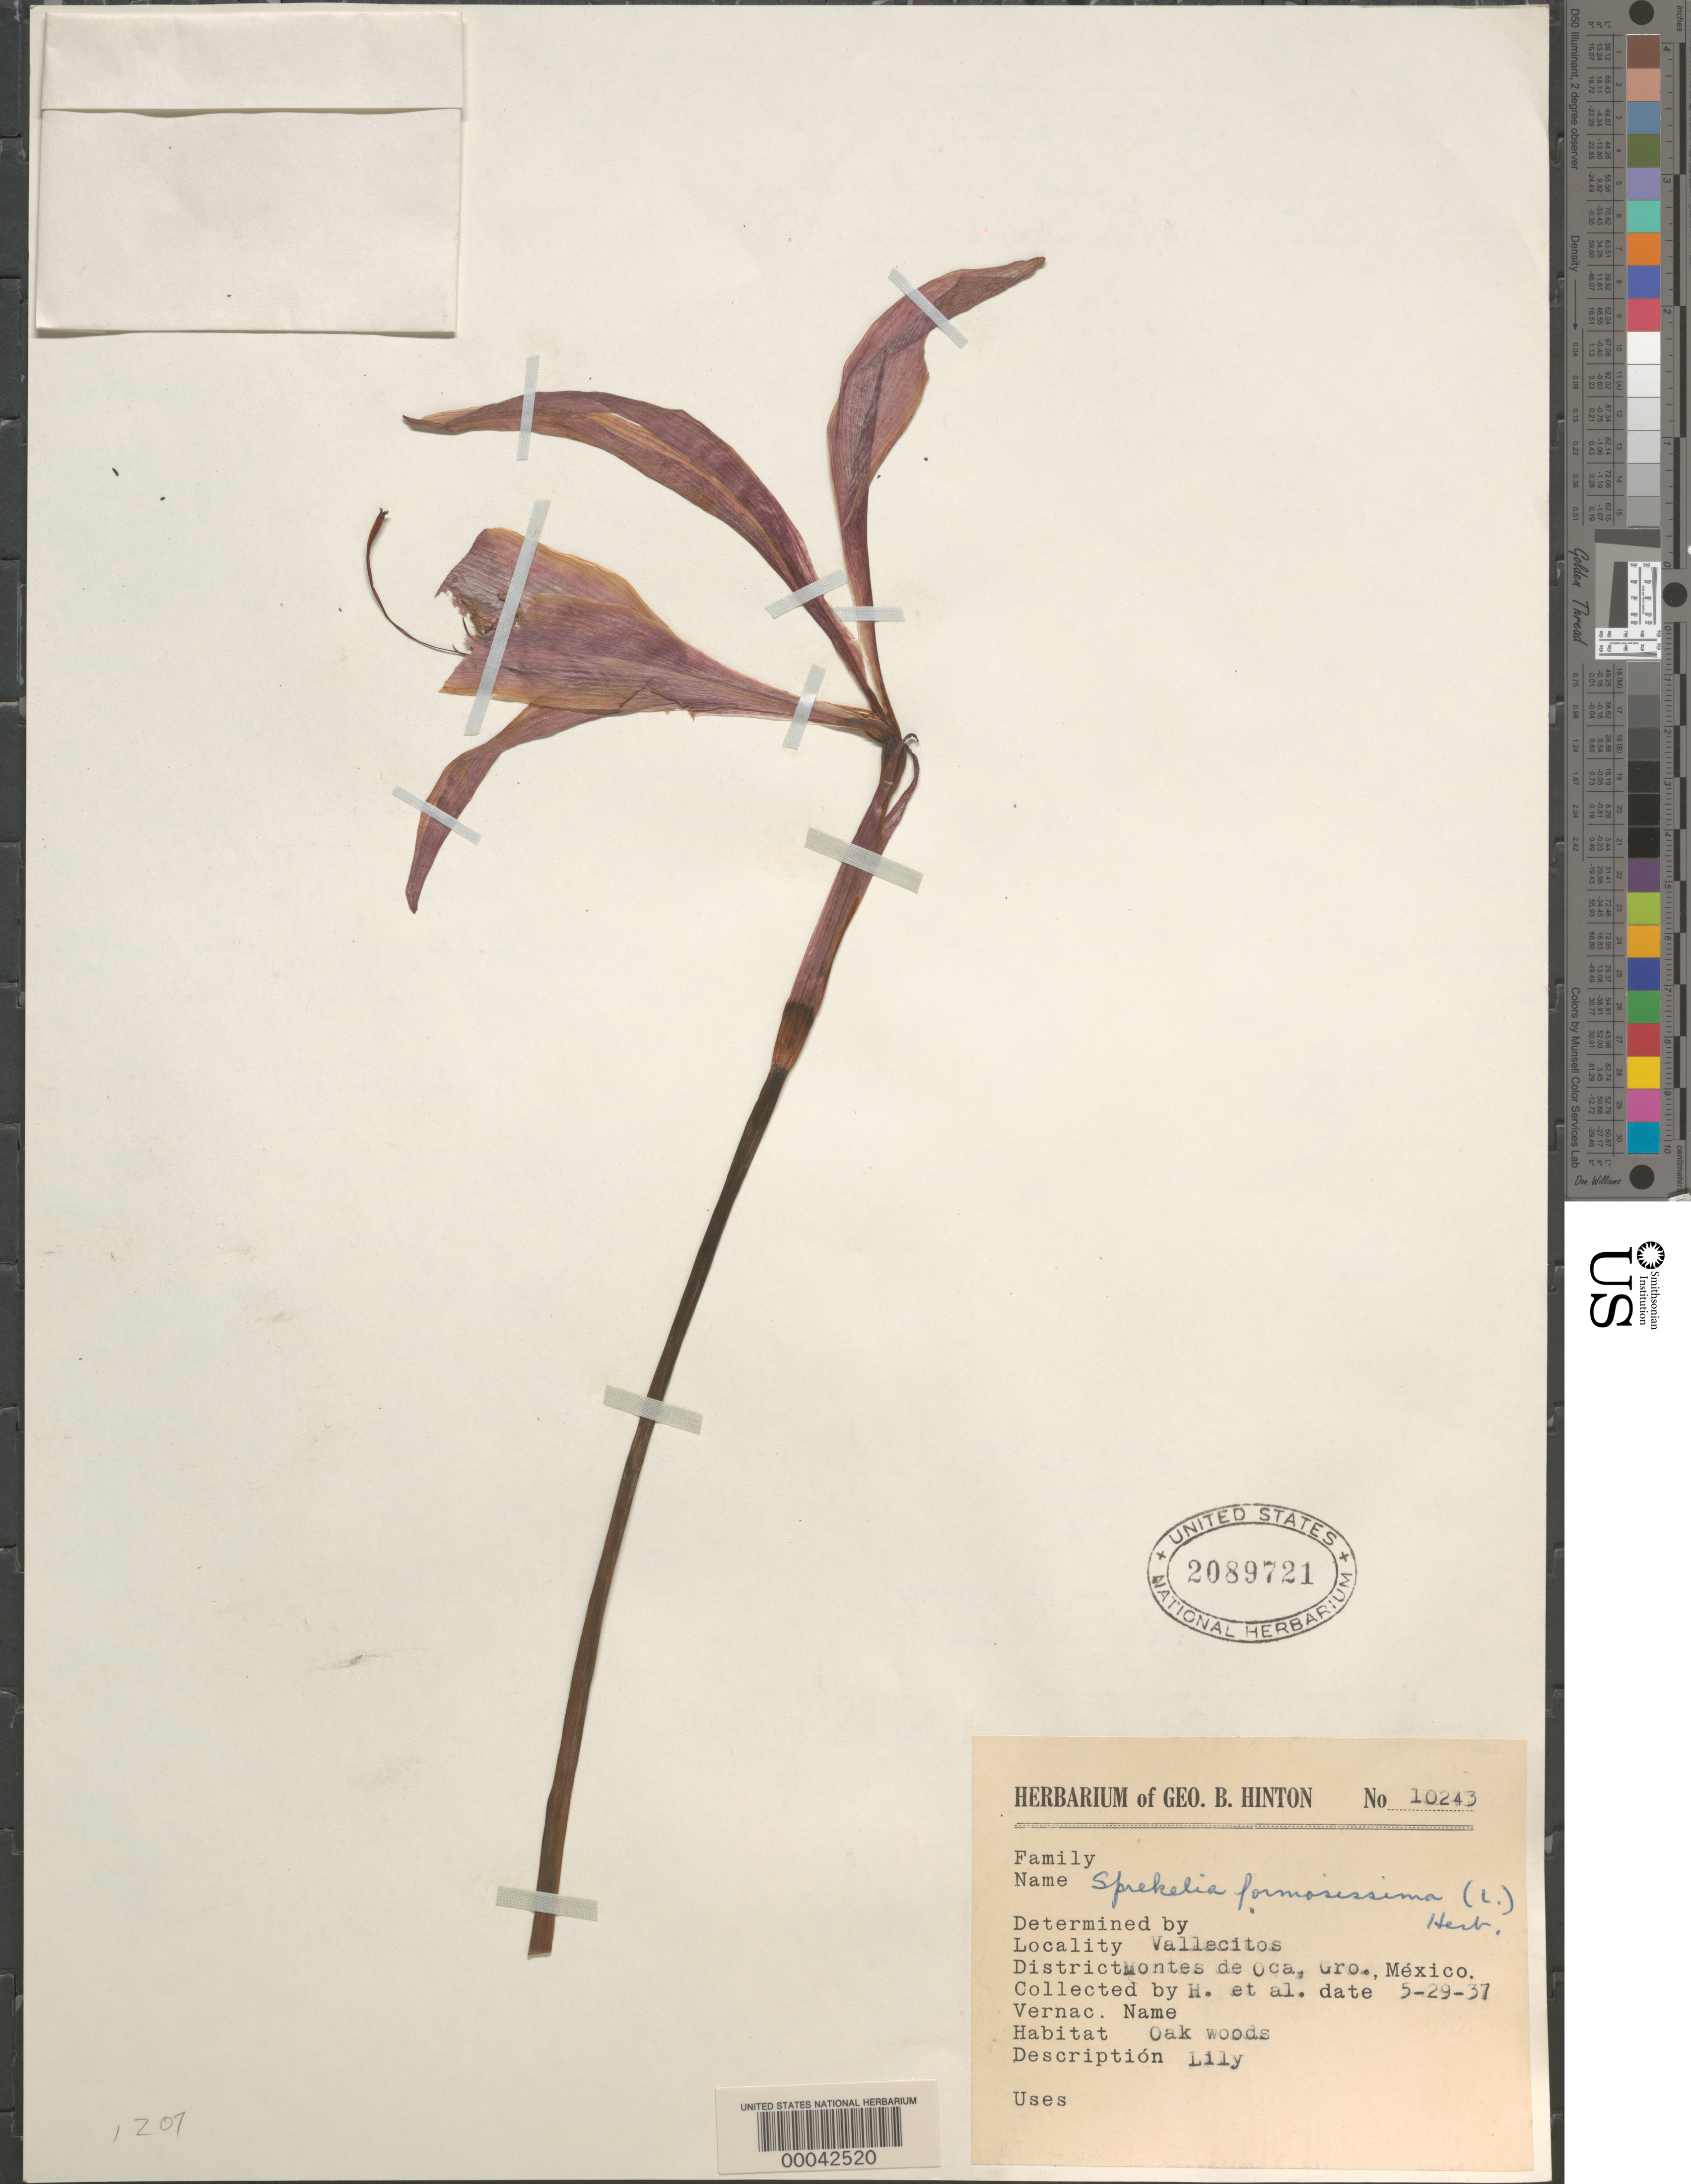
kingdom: Plantae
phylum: Tracheophyta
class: Liliopsida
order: Asparagales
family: Amaryllidaceae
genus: Sprekelia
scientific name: Sprekelia formosissima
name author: (L.) Herb.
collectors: G. B. Hinton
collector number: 10243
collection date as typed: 29 May 1937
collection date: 1937-05-29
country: Mexico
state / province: Guerrero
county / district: Unión De Isidoro Montes De Oca, La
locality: Montes de Oca mun. (?), Vallecitos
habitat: Oak woods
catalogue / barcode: US 2089721